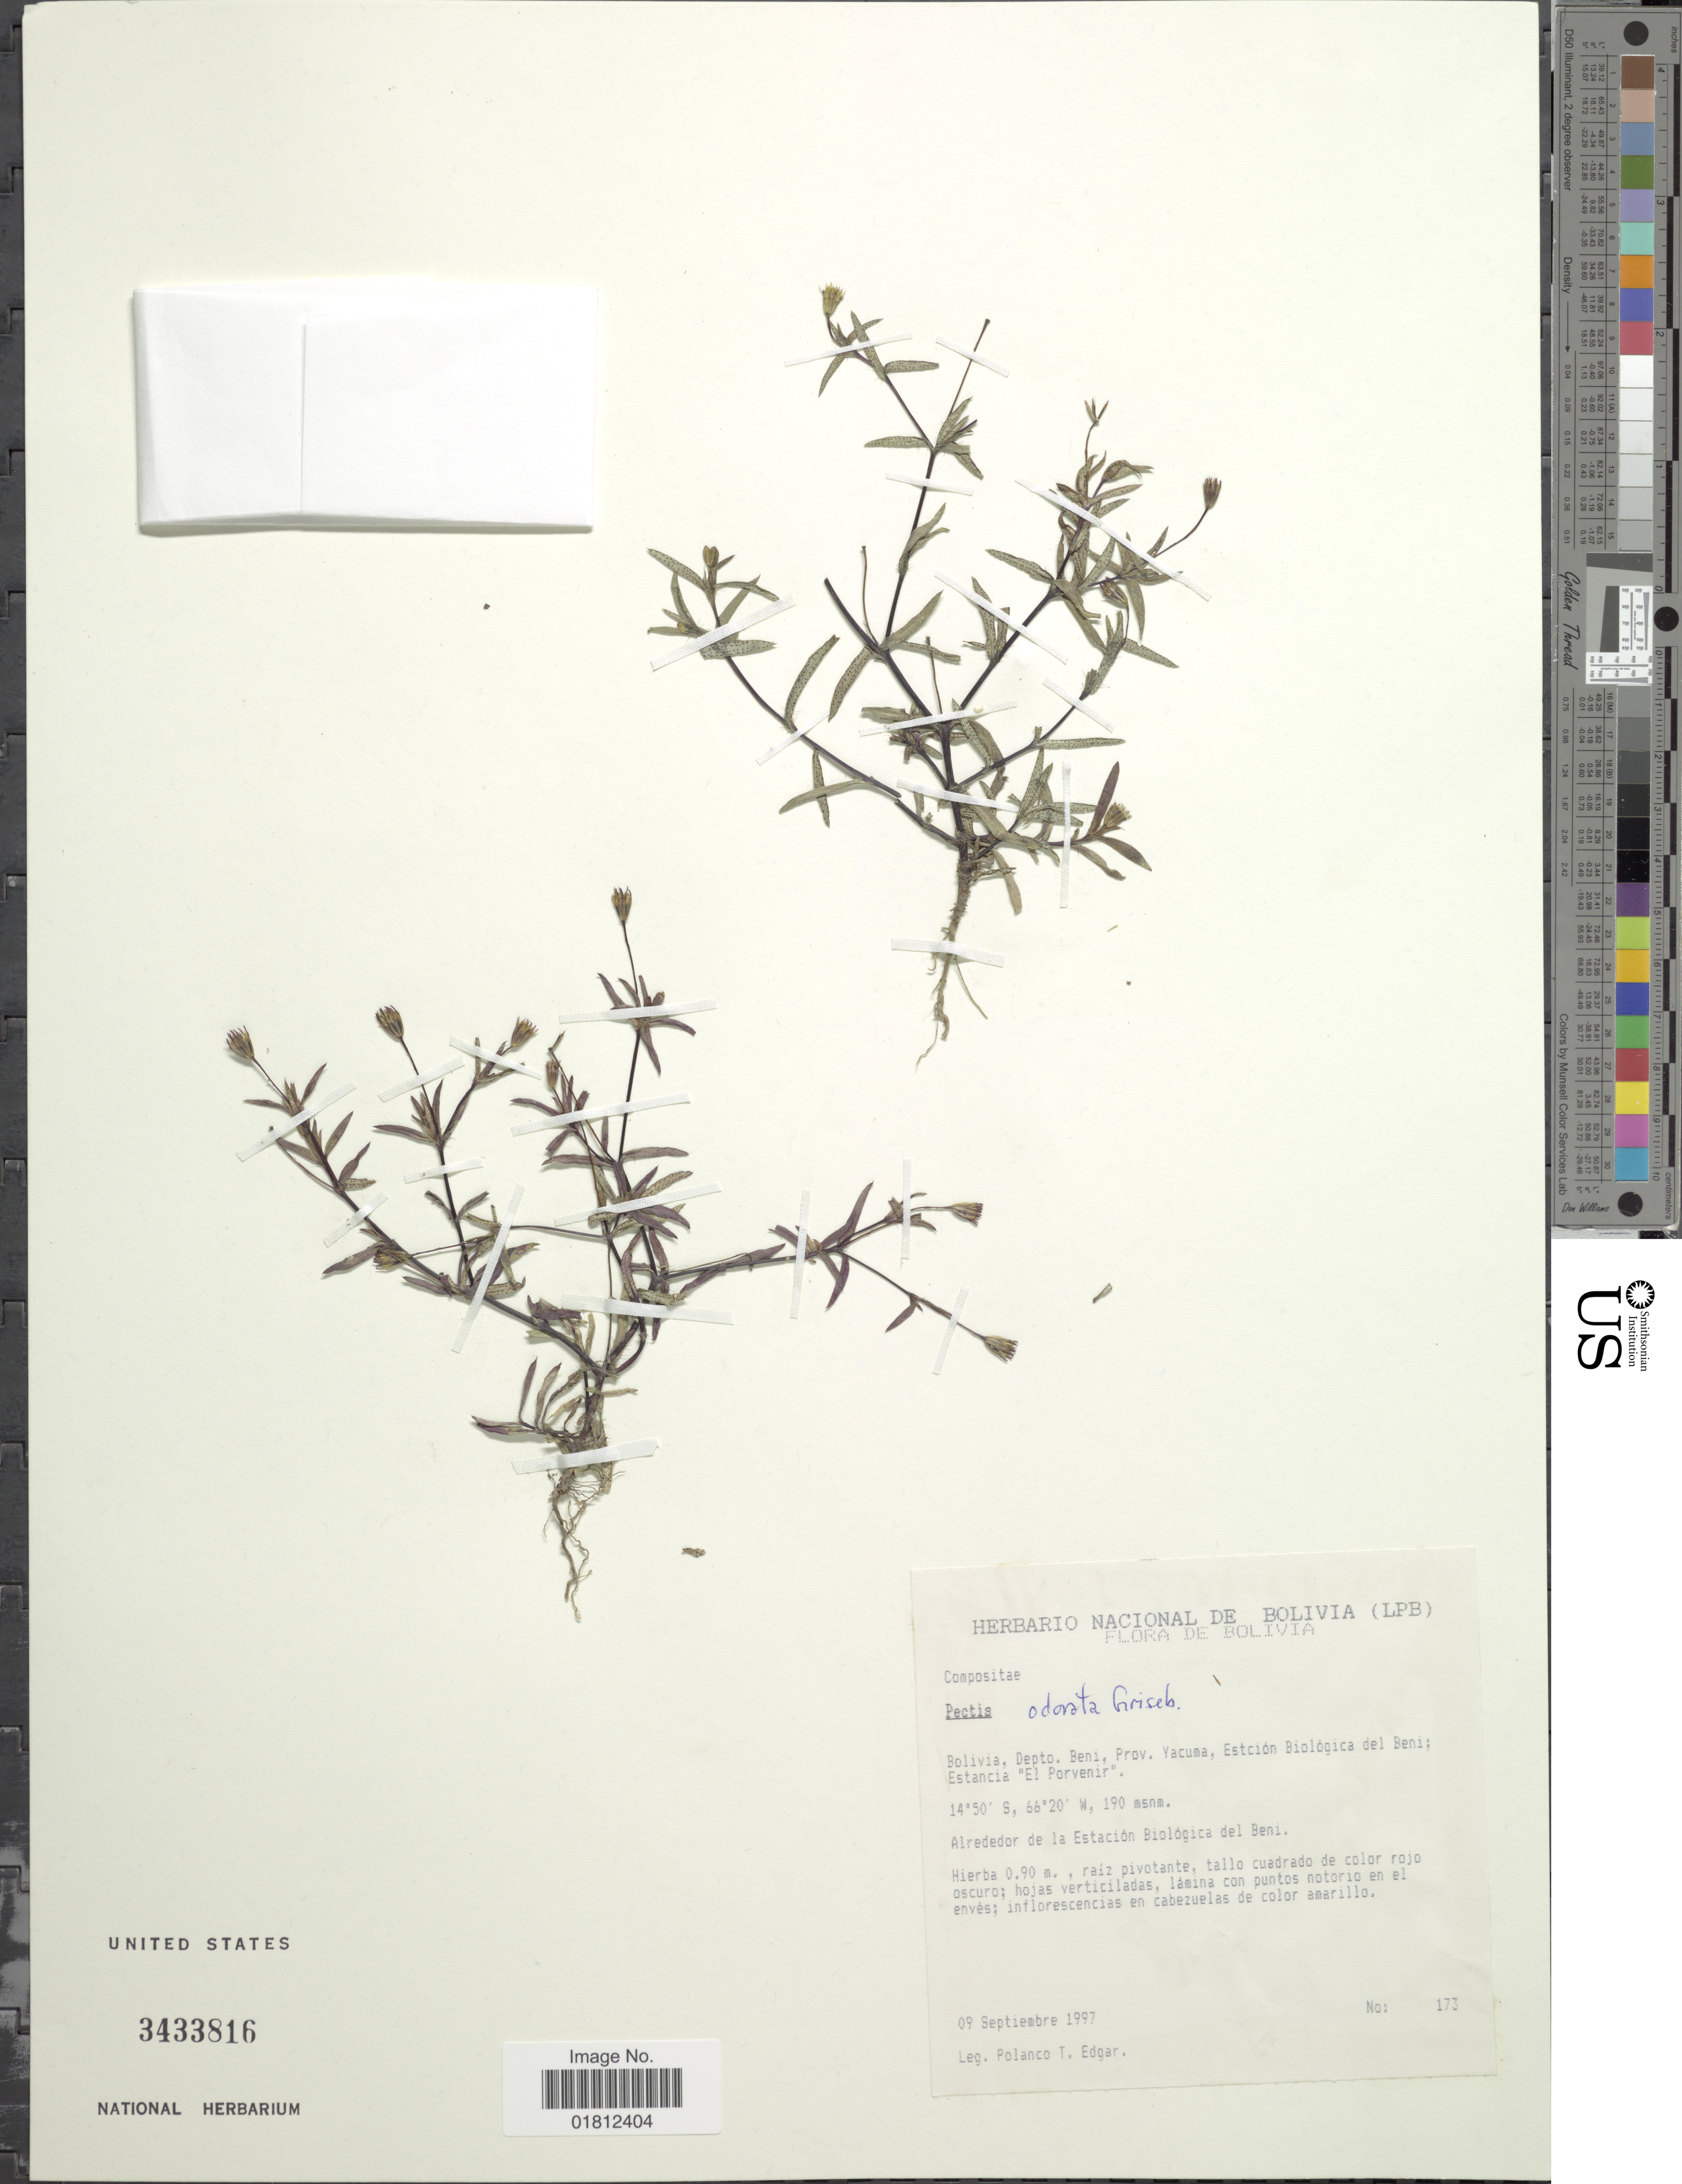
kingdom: Plantae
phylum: Tracheophyta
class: Magnoliopsida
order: Asterales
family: Asteraceae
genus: Pectis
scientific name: Pectis sp.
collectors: P. Edgar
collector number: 173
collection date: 1997-09-09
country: Bolivia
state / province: Beni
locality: Prov. yacuma, Estción Biologica del Beni; Estancia "El Porvenir", alrededor de la Estaci;on Biológica del Beni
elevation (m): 190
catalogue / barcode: US 3433816